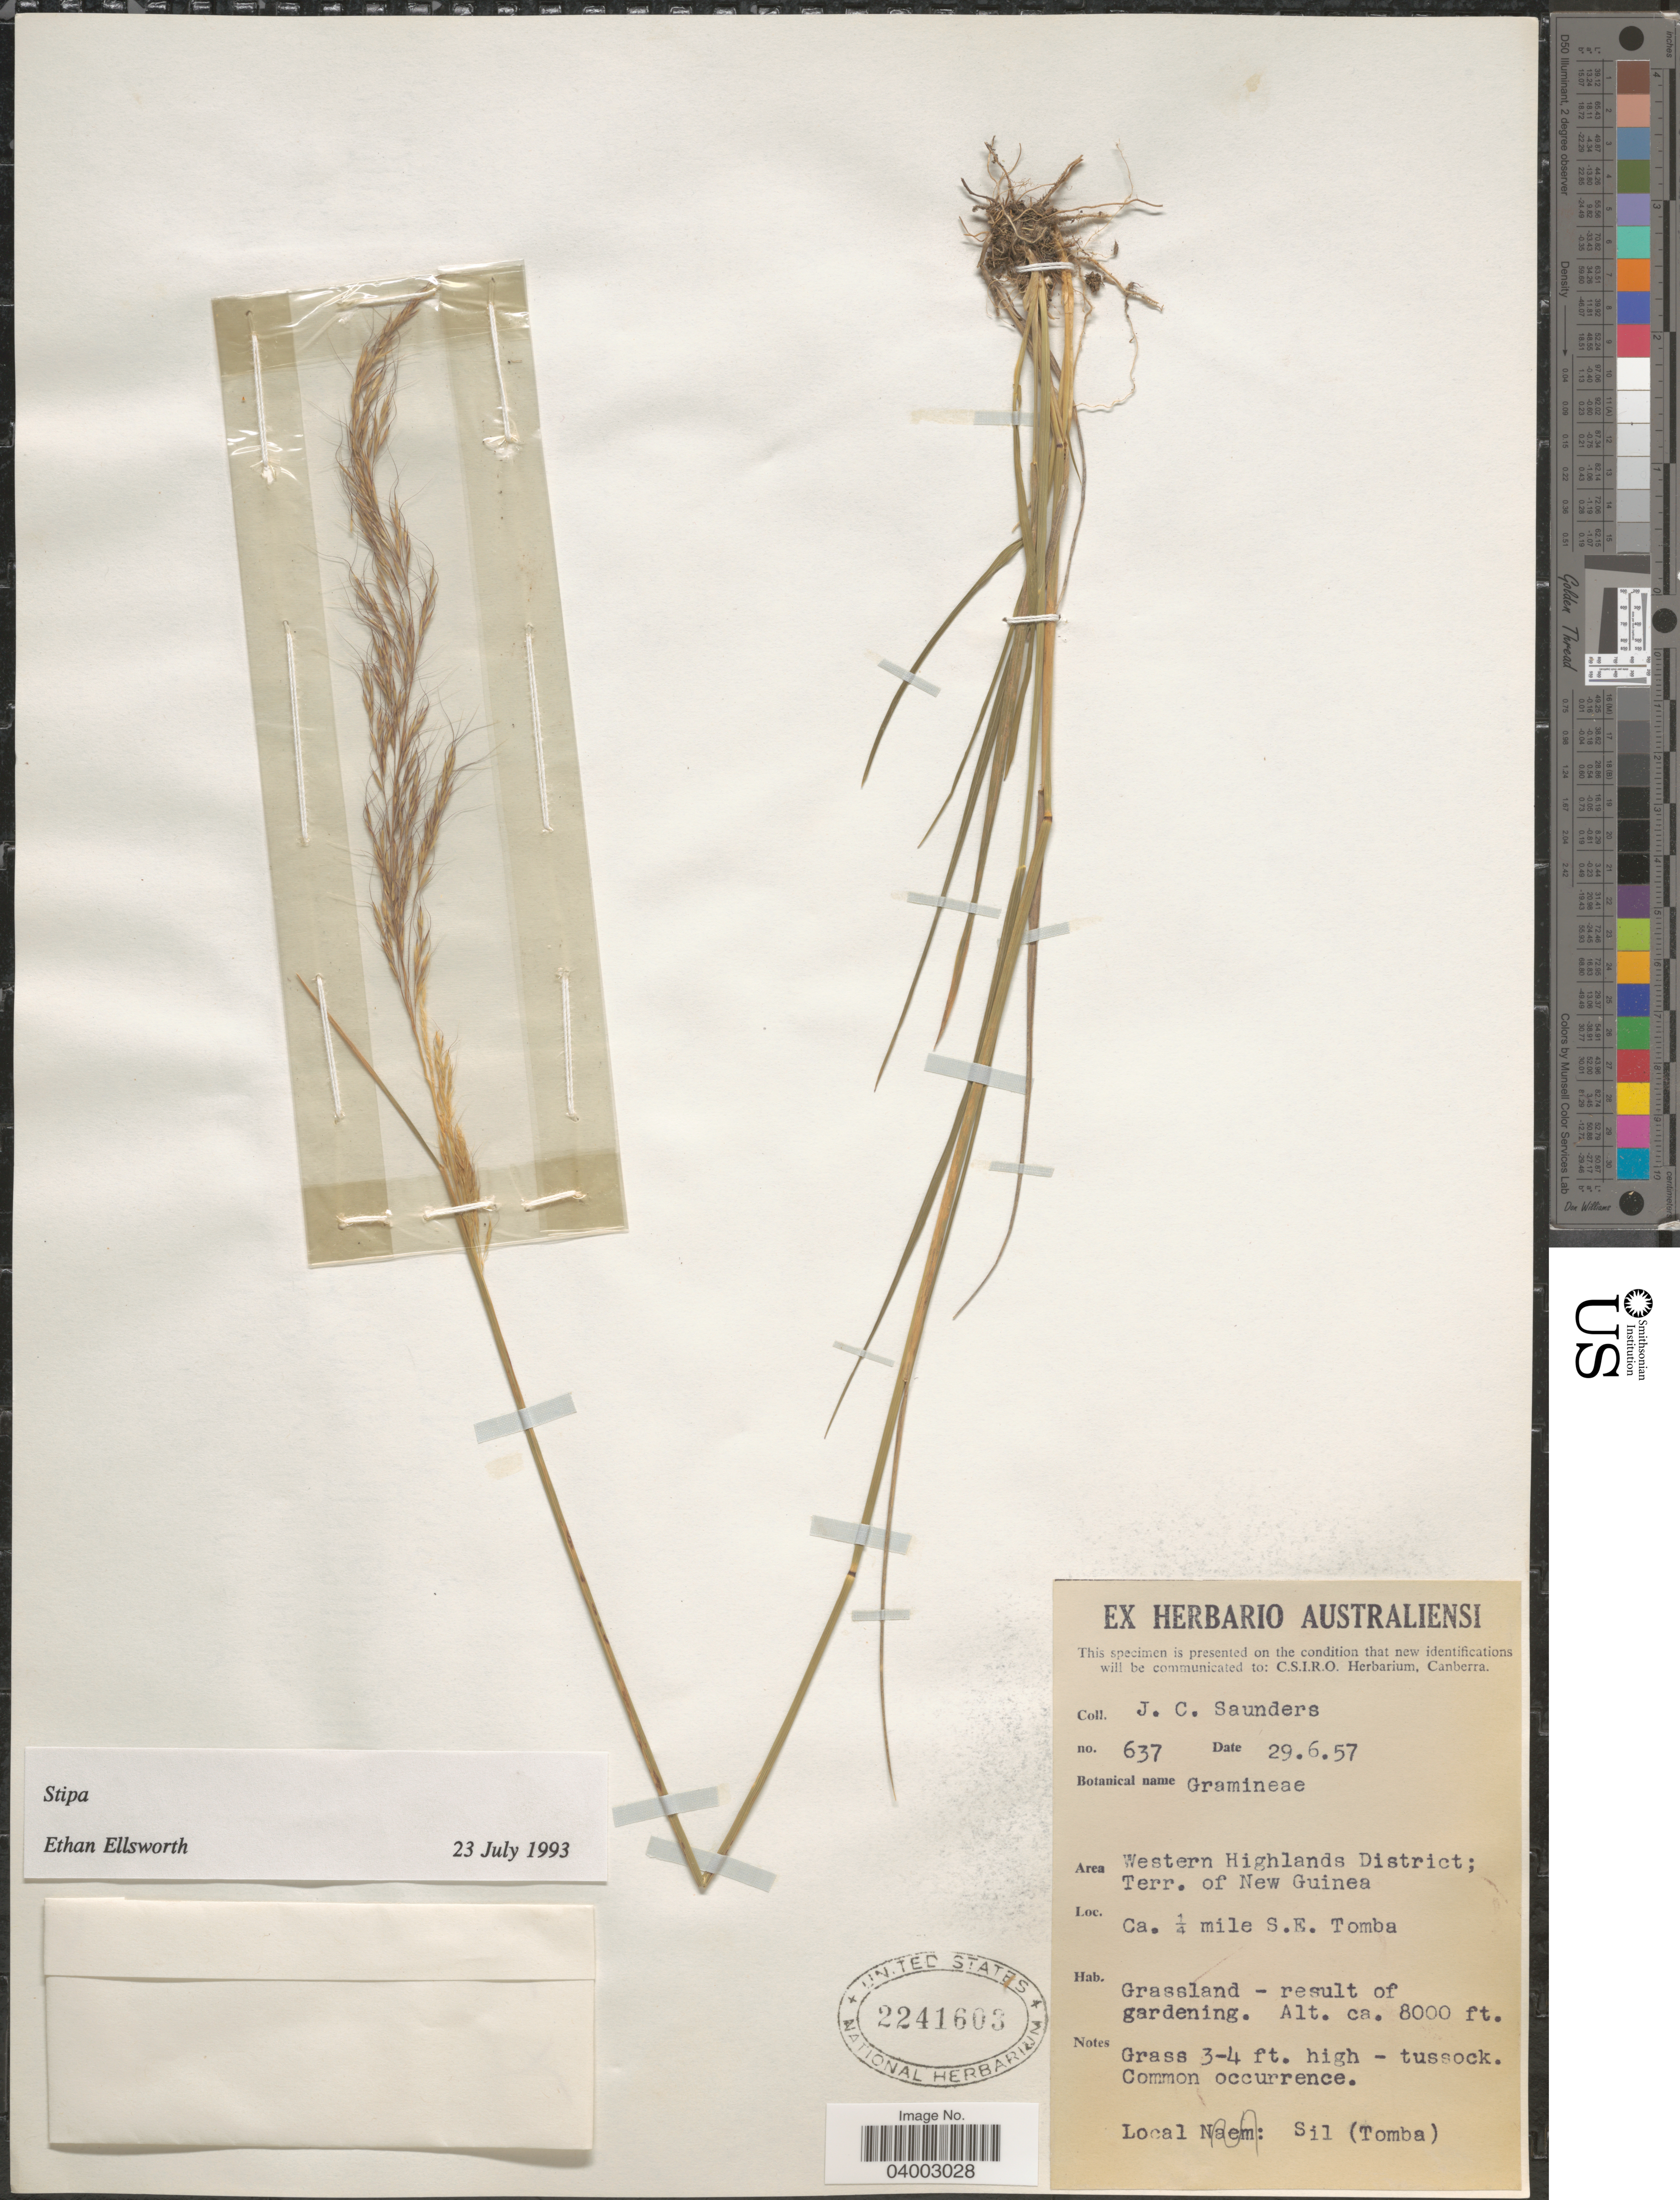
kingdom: Plantae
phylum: Tracheophyta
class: Liliopsida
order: Poales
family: Poaceae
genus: Stipa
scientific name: Stipa sp.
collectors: J. C. Saunders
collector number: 637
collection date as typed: Transcribed d/m/y: 29/6/57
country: Papua New Guinea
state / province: Western Highlands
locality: Western Highlands District; Terr. of New Guinea. Ca. ¼ mile S.E. Tomba.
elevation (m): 2438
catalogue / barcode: US 2241603